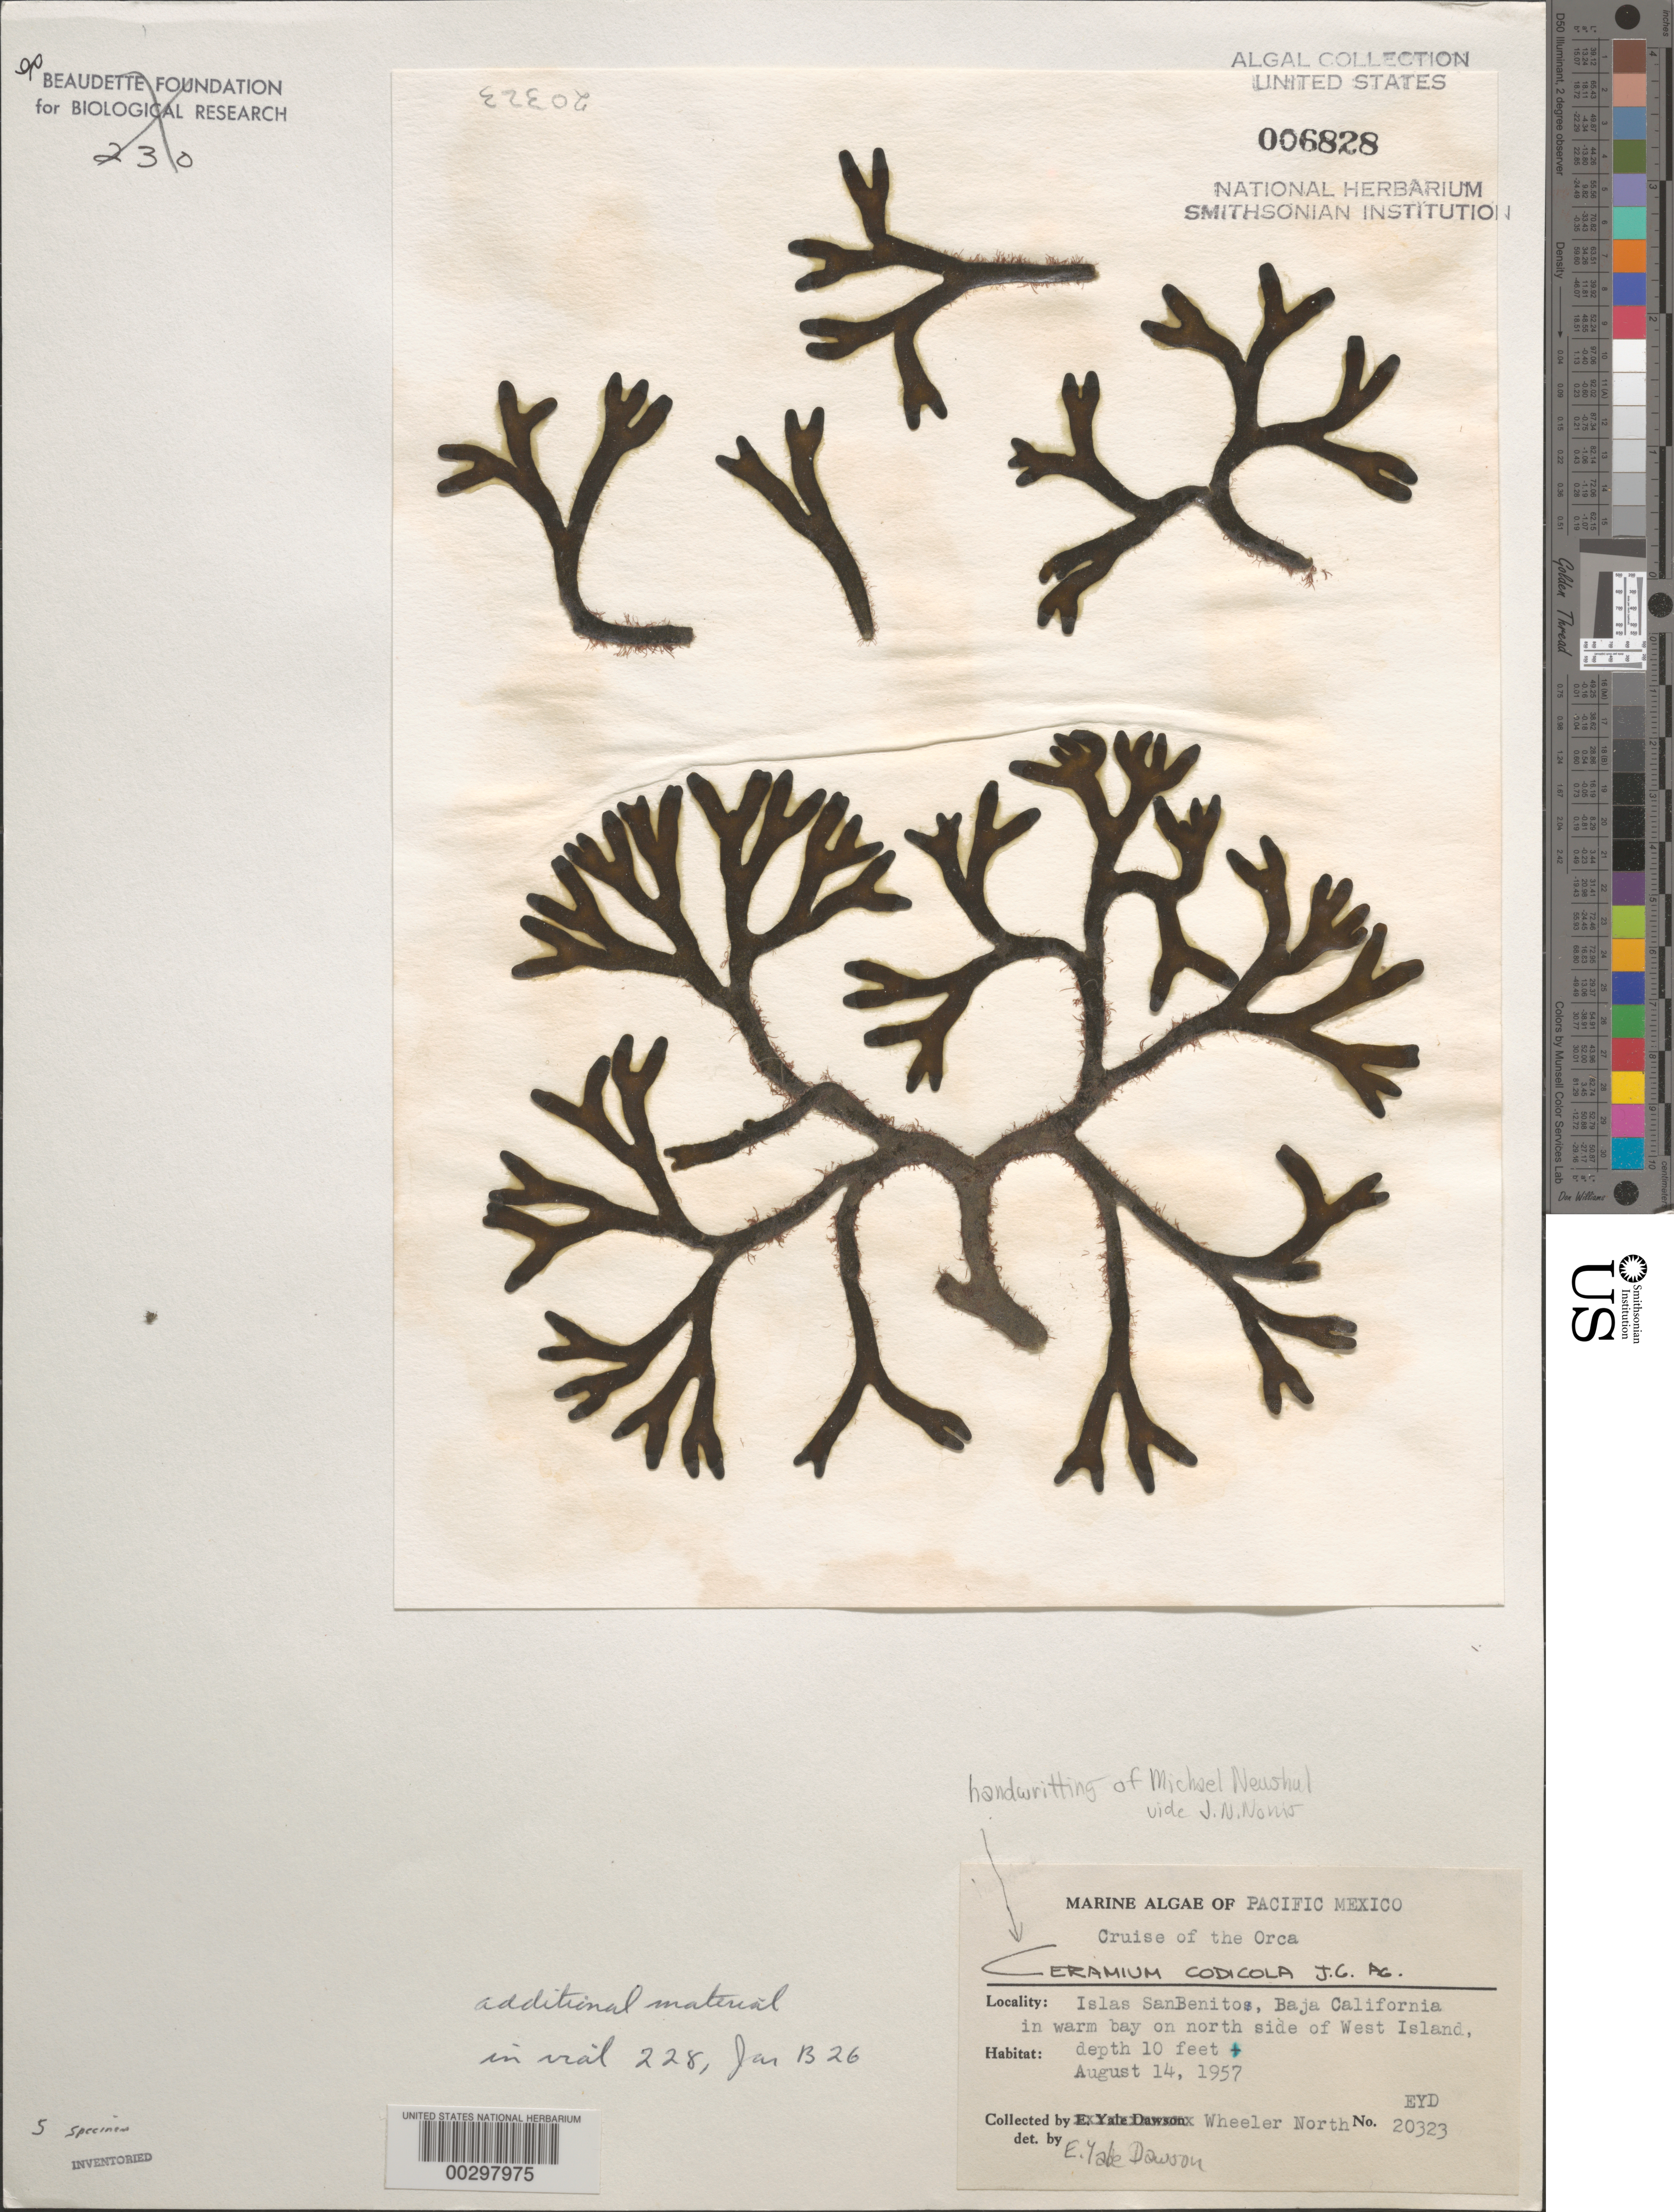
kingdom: Plantae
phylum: Rhodophyta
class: Florideophyceae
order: Ceramiales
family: Ceramiaceae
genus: Ceramium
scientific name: Ceramium codicola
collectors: W. North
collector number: EYD 20323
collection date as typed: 14 Aug 1957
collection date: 1957-08-14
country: Mexico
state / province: Baja California Norte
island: West Island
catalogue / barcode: US 6828